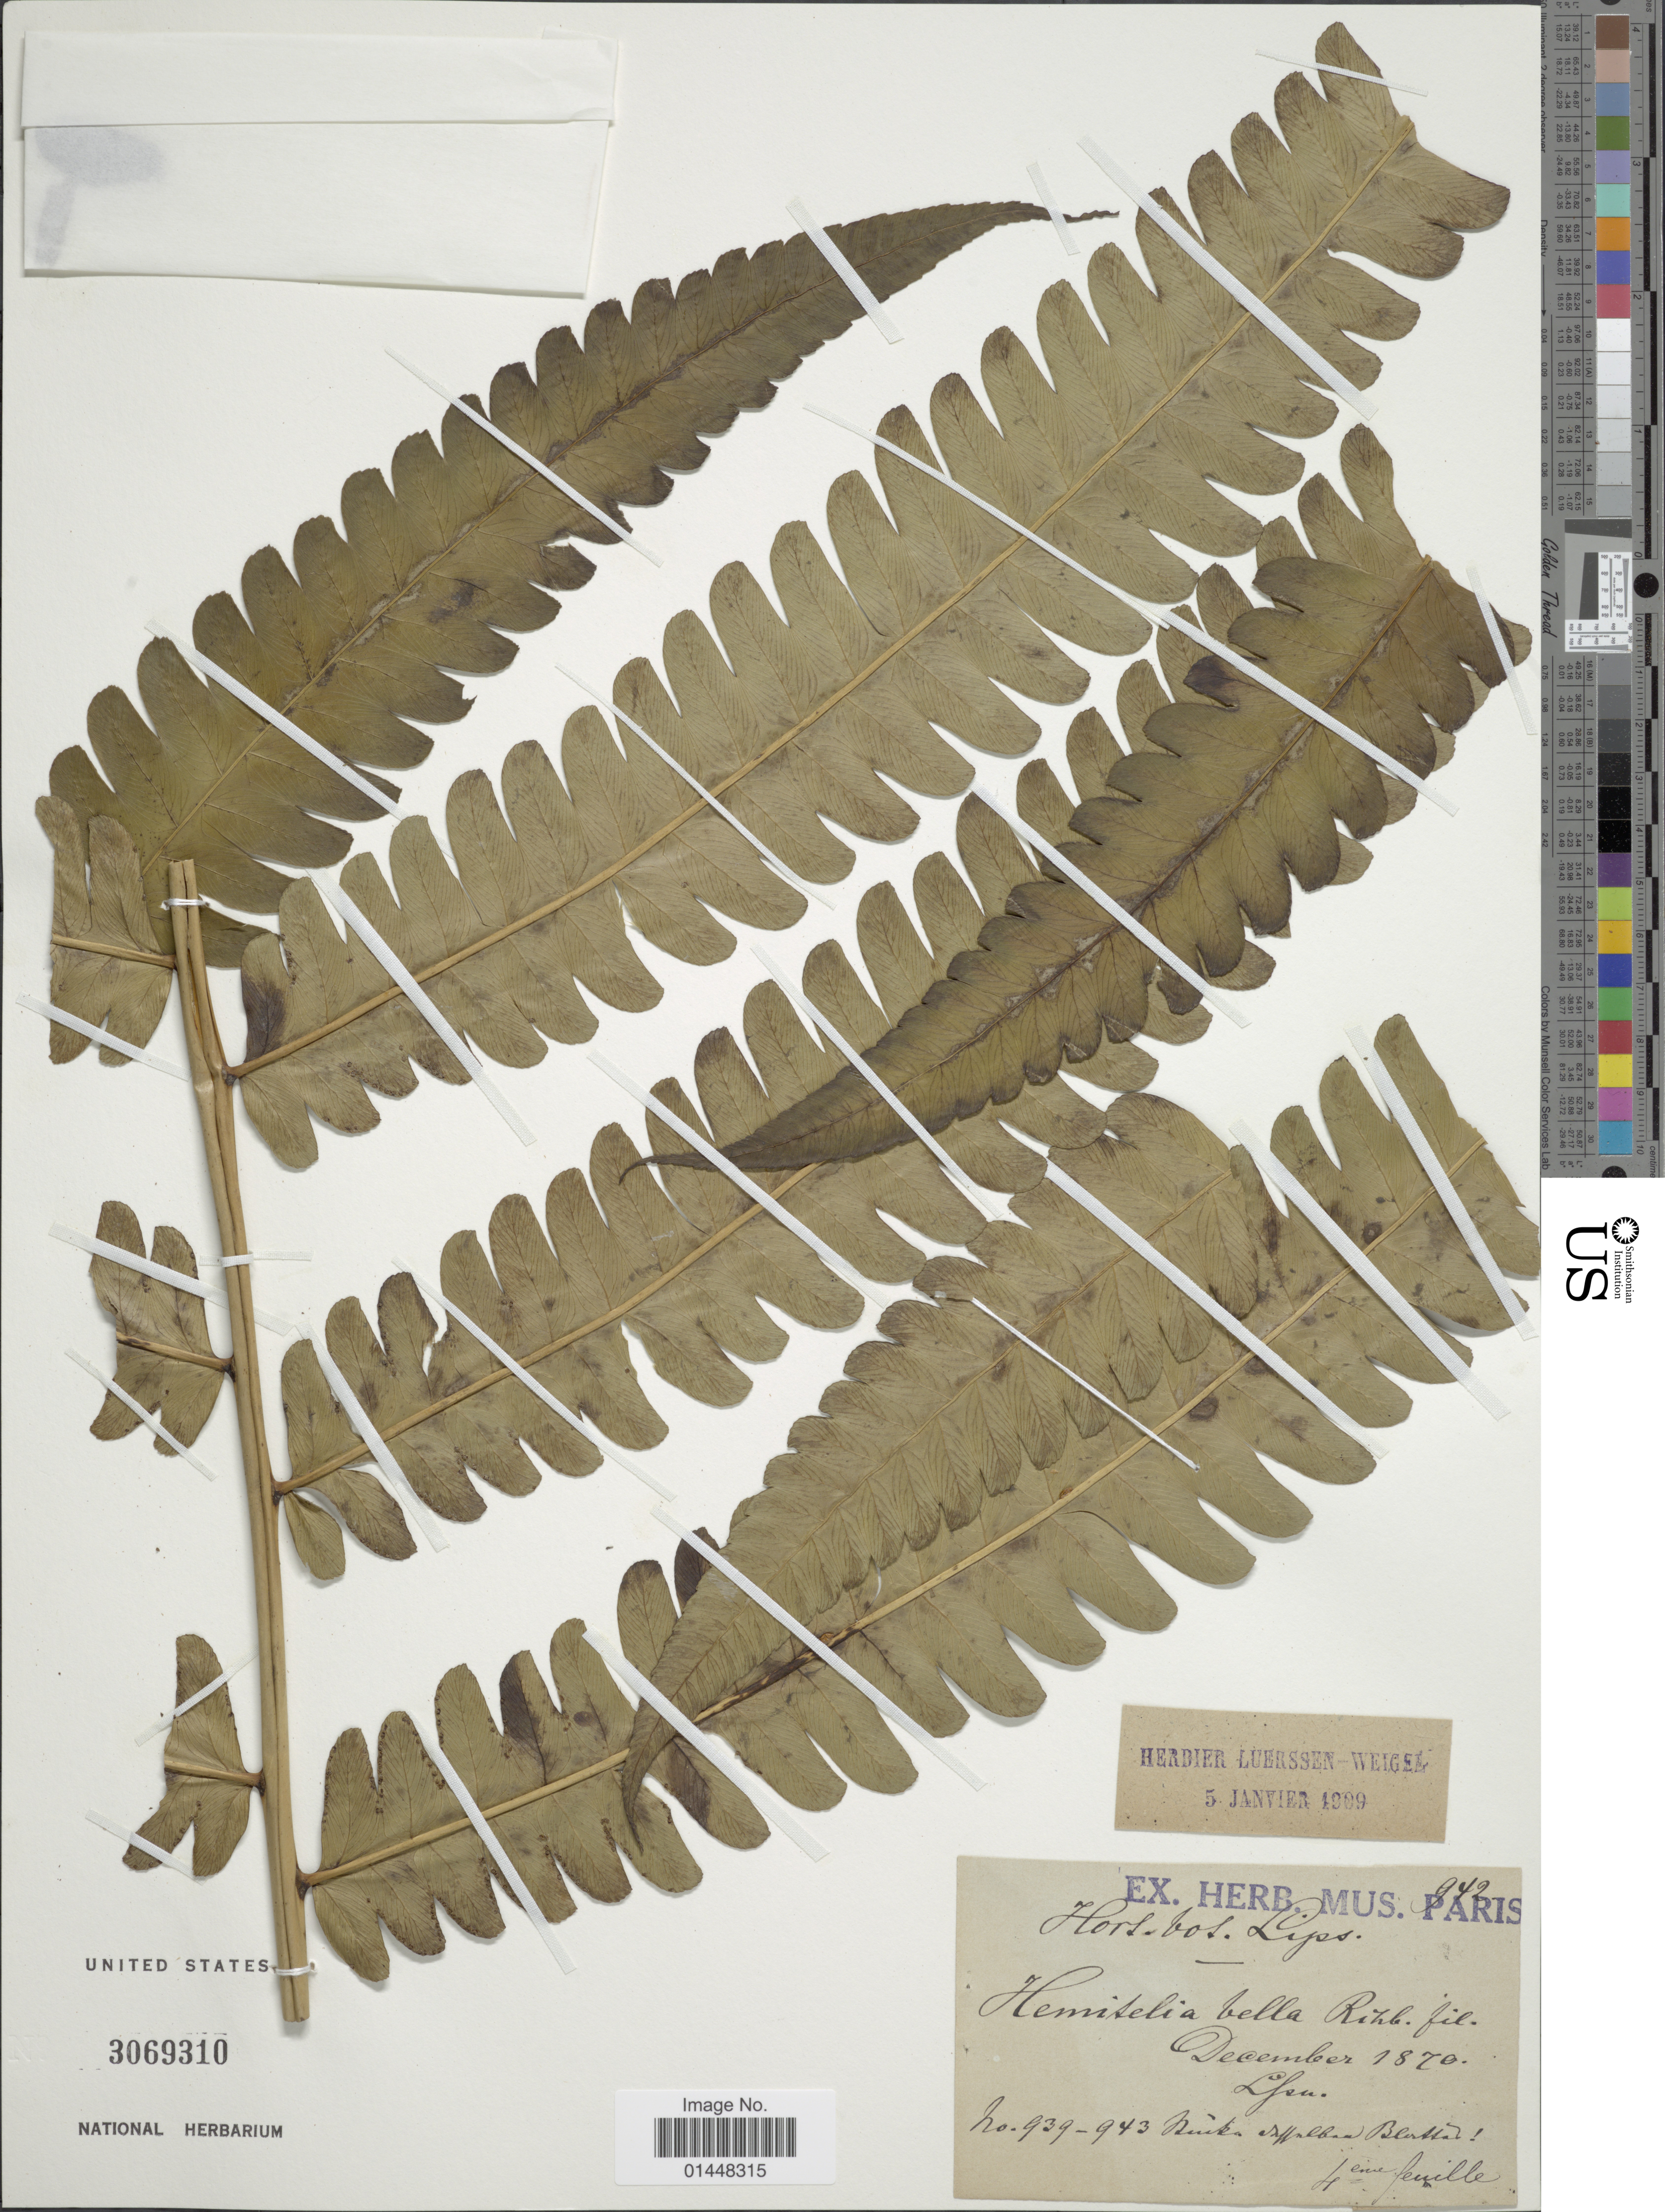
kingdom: Plantae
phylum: Tracheophyta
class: Polypodiopsida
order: Cyatheales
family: Cyatheaceae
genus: Cyathea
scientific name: Cyathea bella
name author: Domin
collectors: ex herb. Mus. Paris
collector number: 939-943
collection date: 1870-12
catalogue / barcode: US 3069310